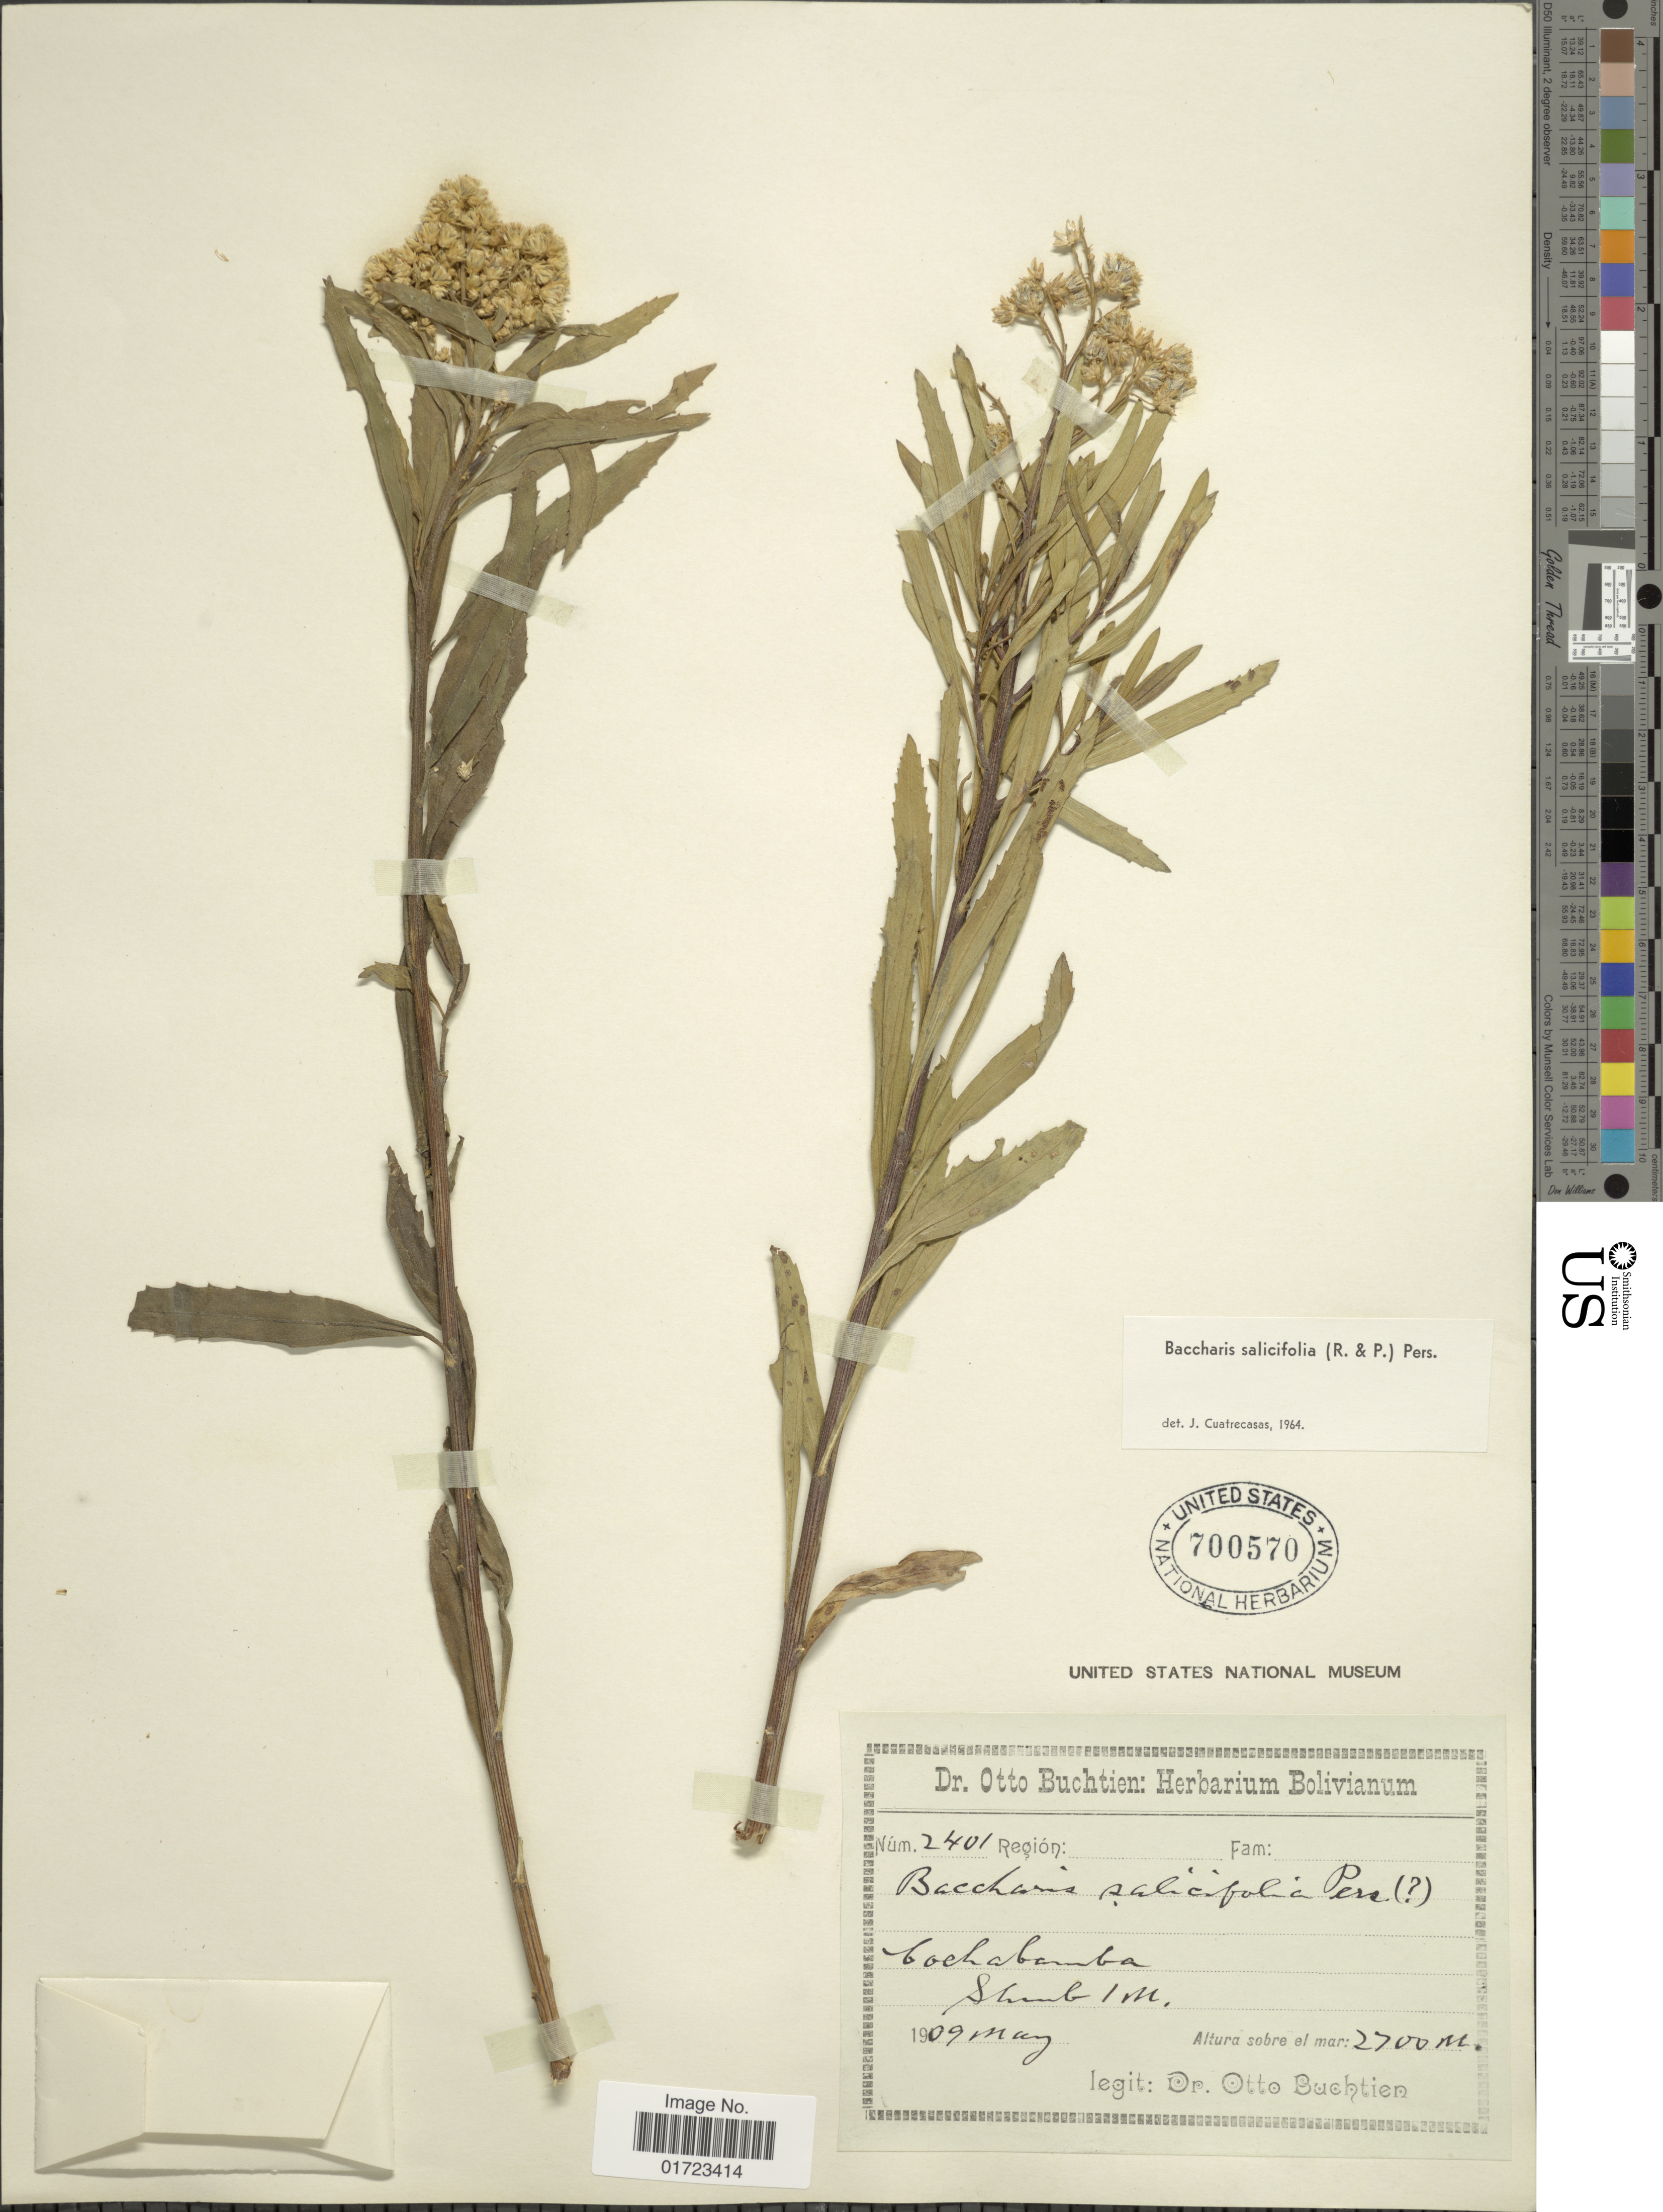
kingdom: Plantae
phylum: Tracheophyta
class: Magnoliopsida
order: Asterales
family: Asteraceae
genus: Baccharis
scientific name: Baccharis salicifolia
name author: (Ruiz & Pav.) Pers.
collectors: O. Buchtien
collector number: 2401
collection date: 1909-05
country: Bolivia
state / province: Cochabamba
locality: Cochabamba.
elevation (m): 2700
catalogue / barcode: US 700570